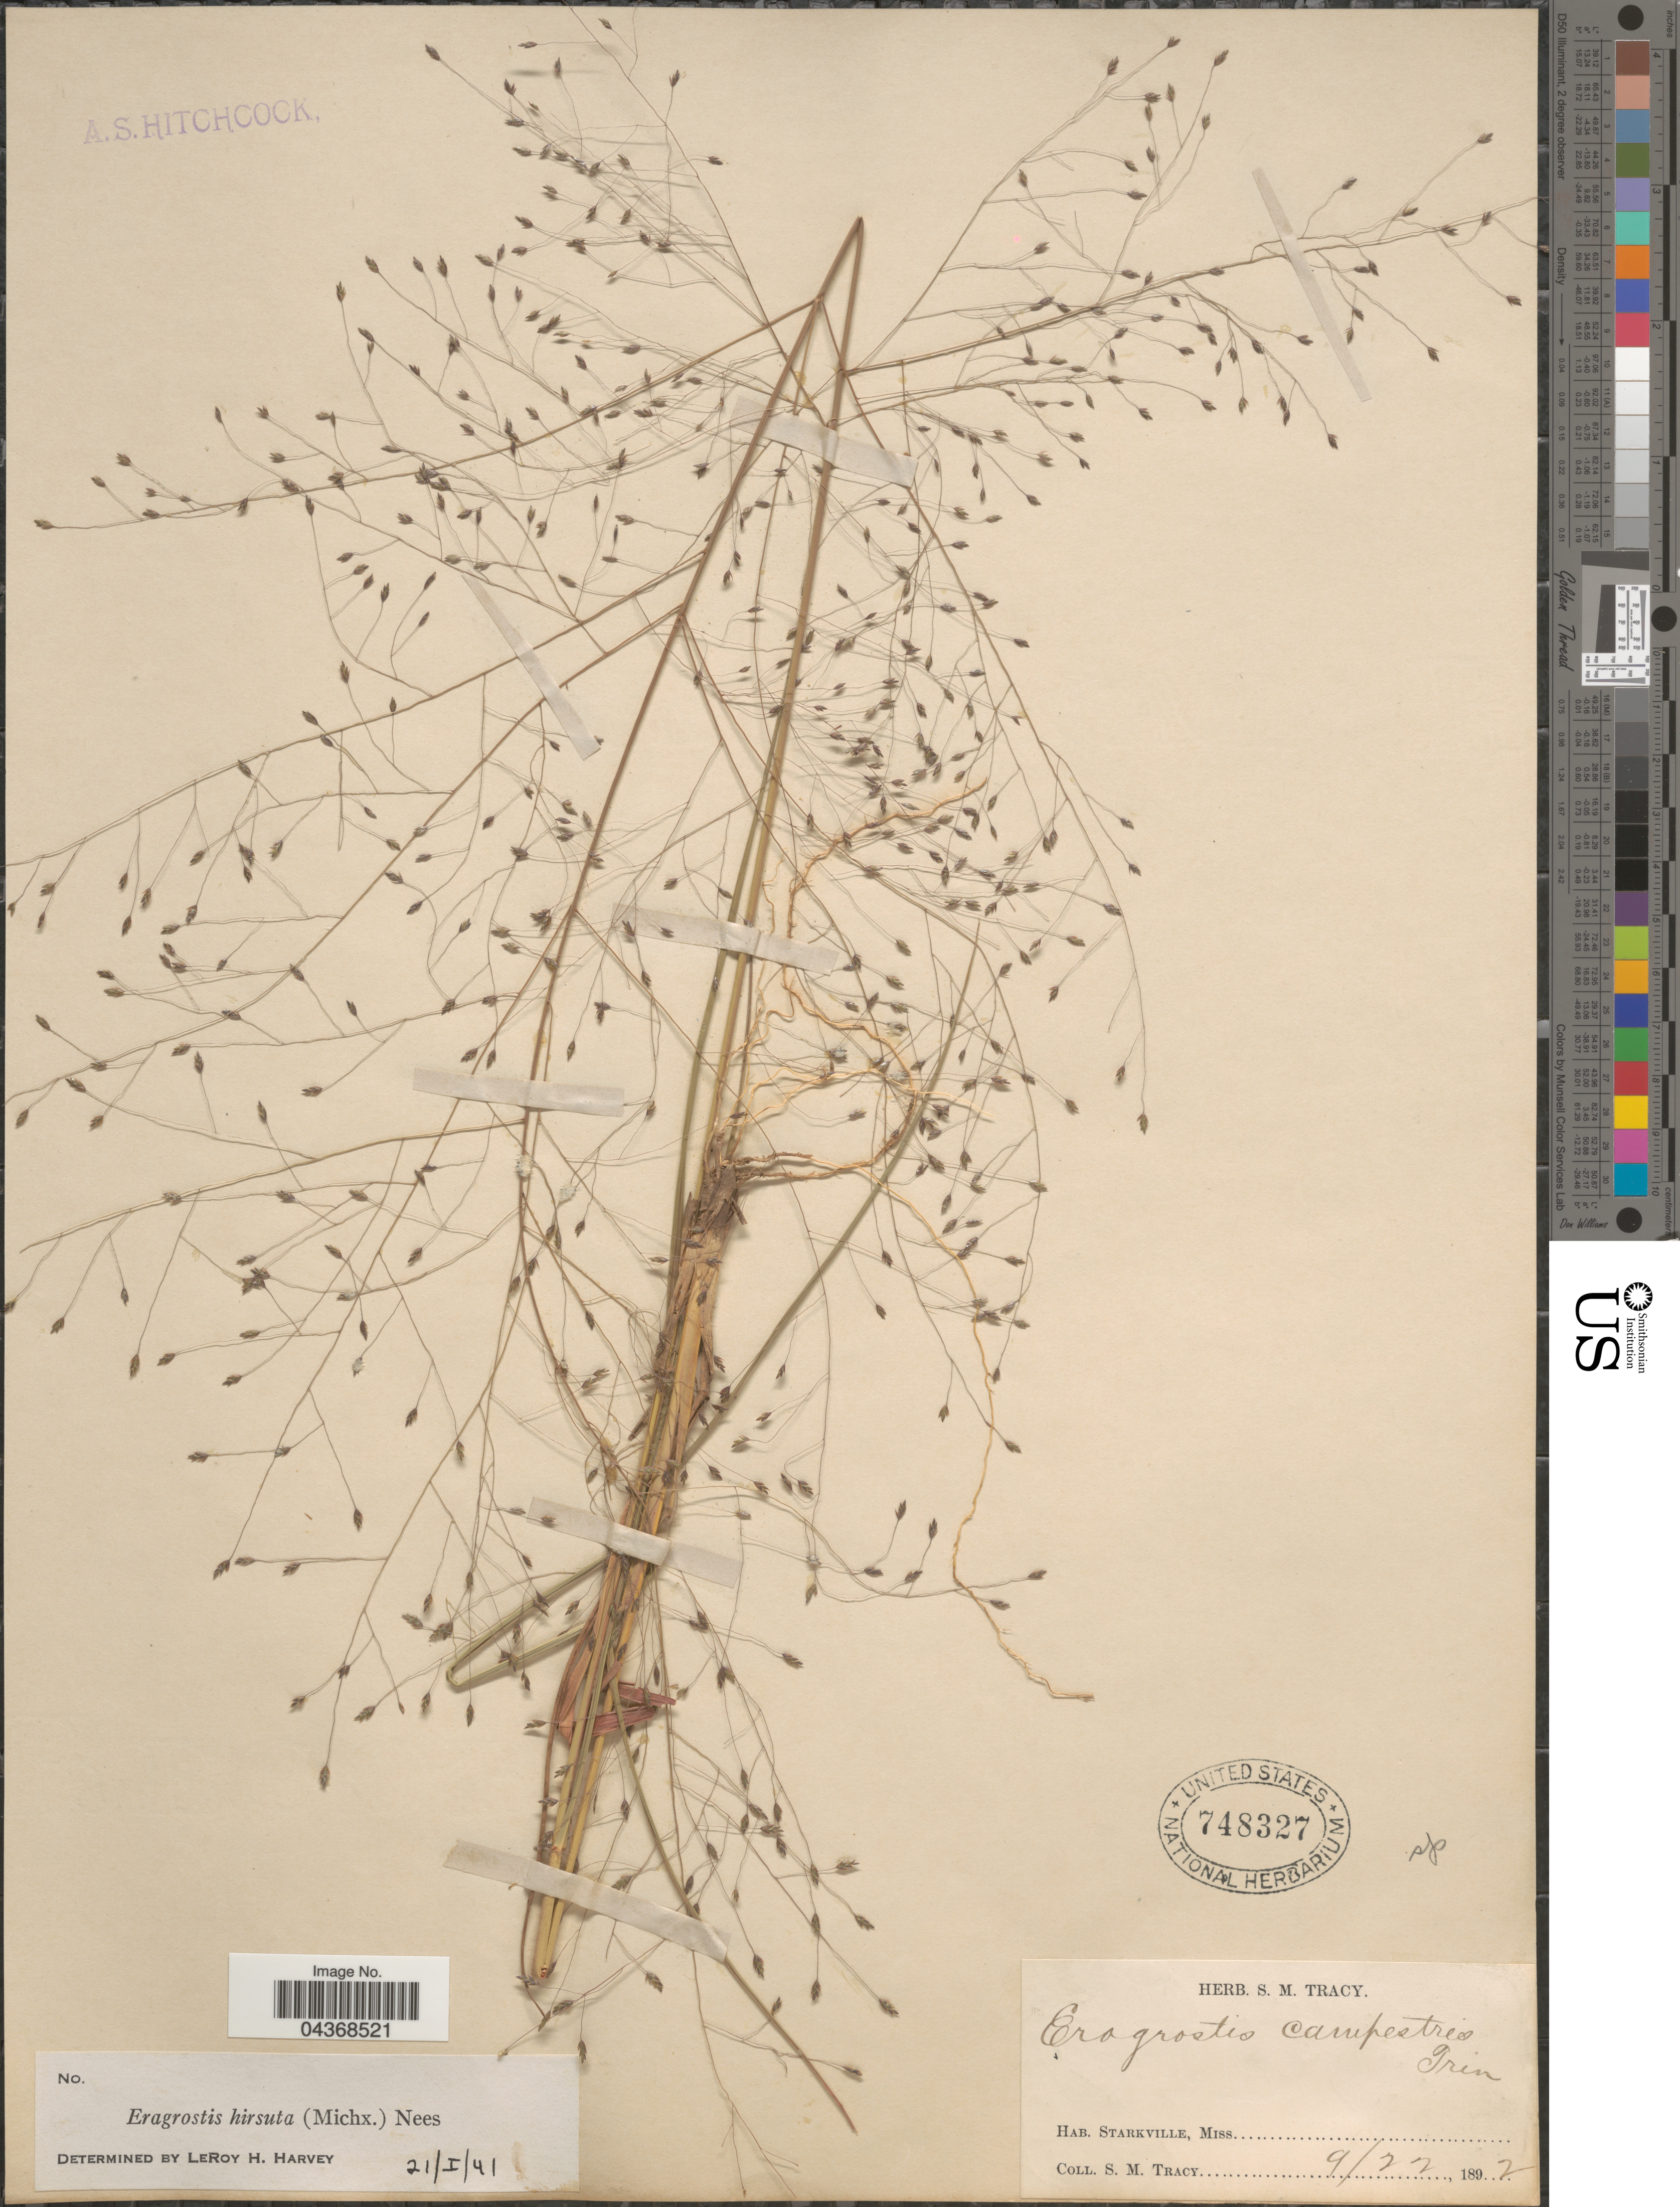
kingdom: Plantae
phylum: Tracheophyta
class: Liliopsida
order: Poales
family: Poaceae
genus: Eragrostis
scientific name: Eragrostis hirsuta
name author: (Michx.) Nees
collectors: S. M. Tracy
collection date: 1892-09-22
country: United States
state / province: Mississippi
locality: Starkville.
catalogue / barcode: US 748327